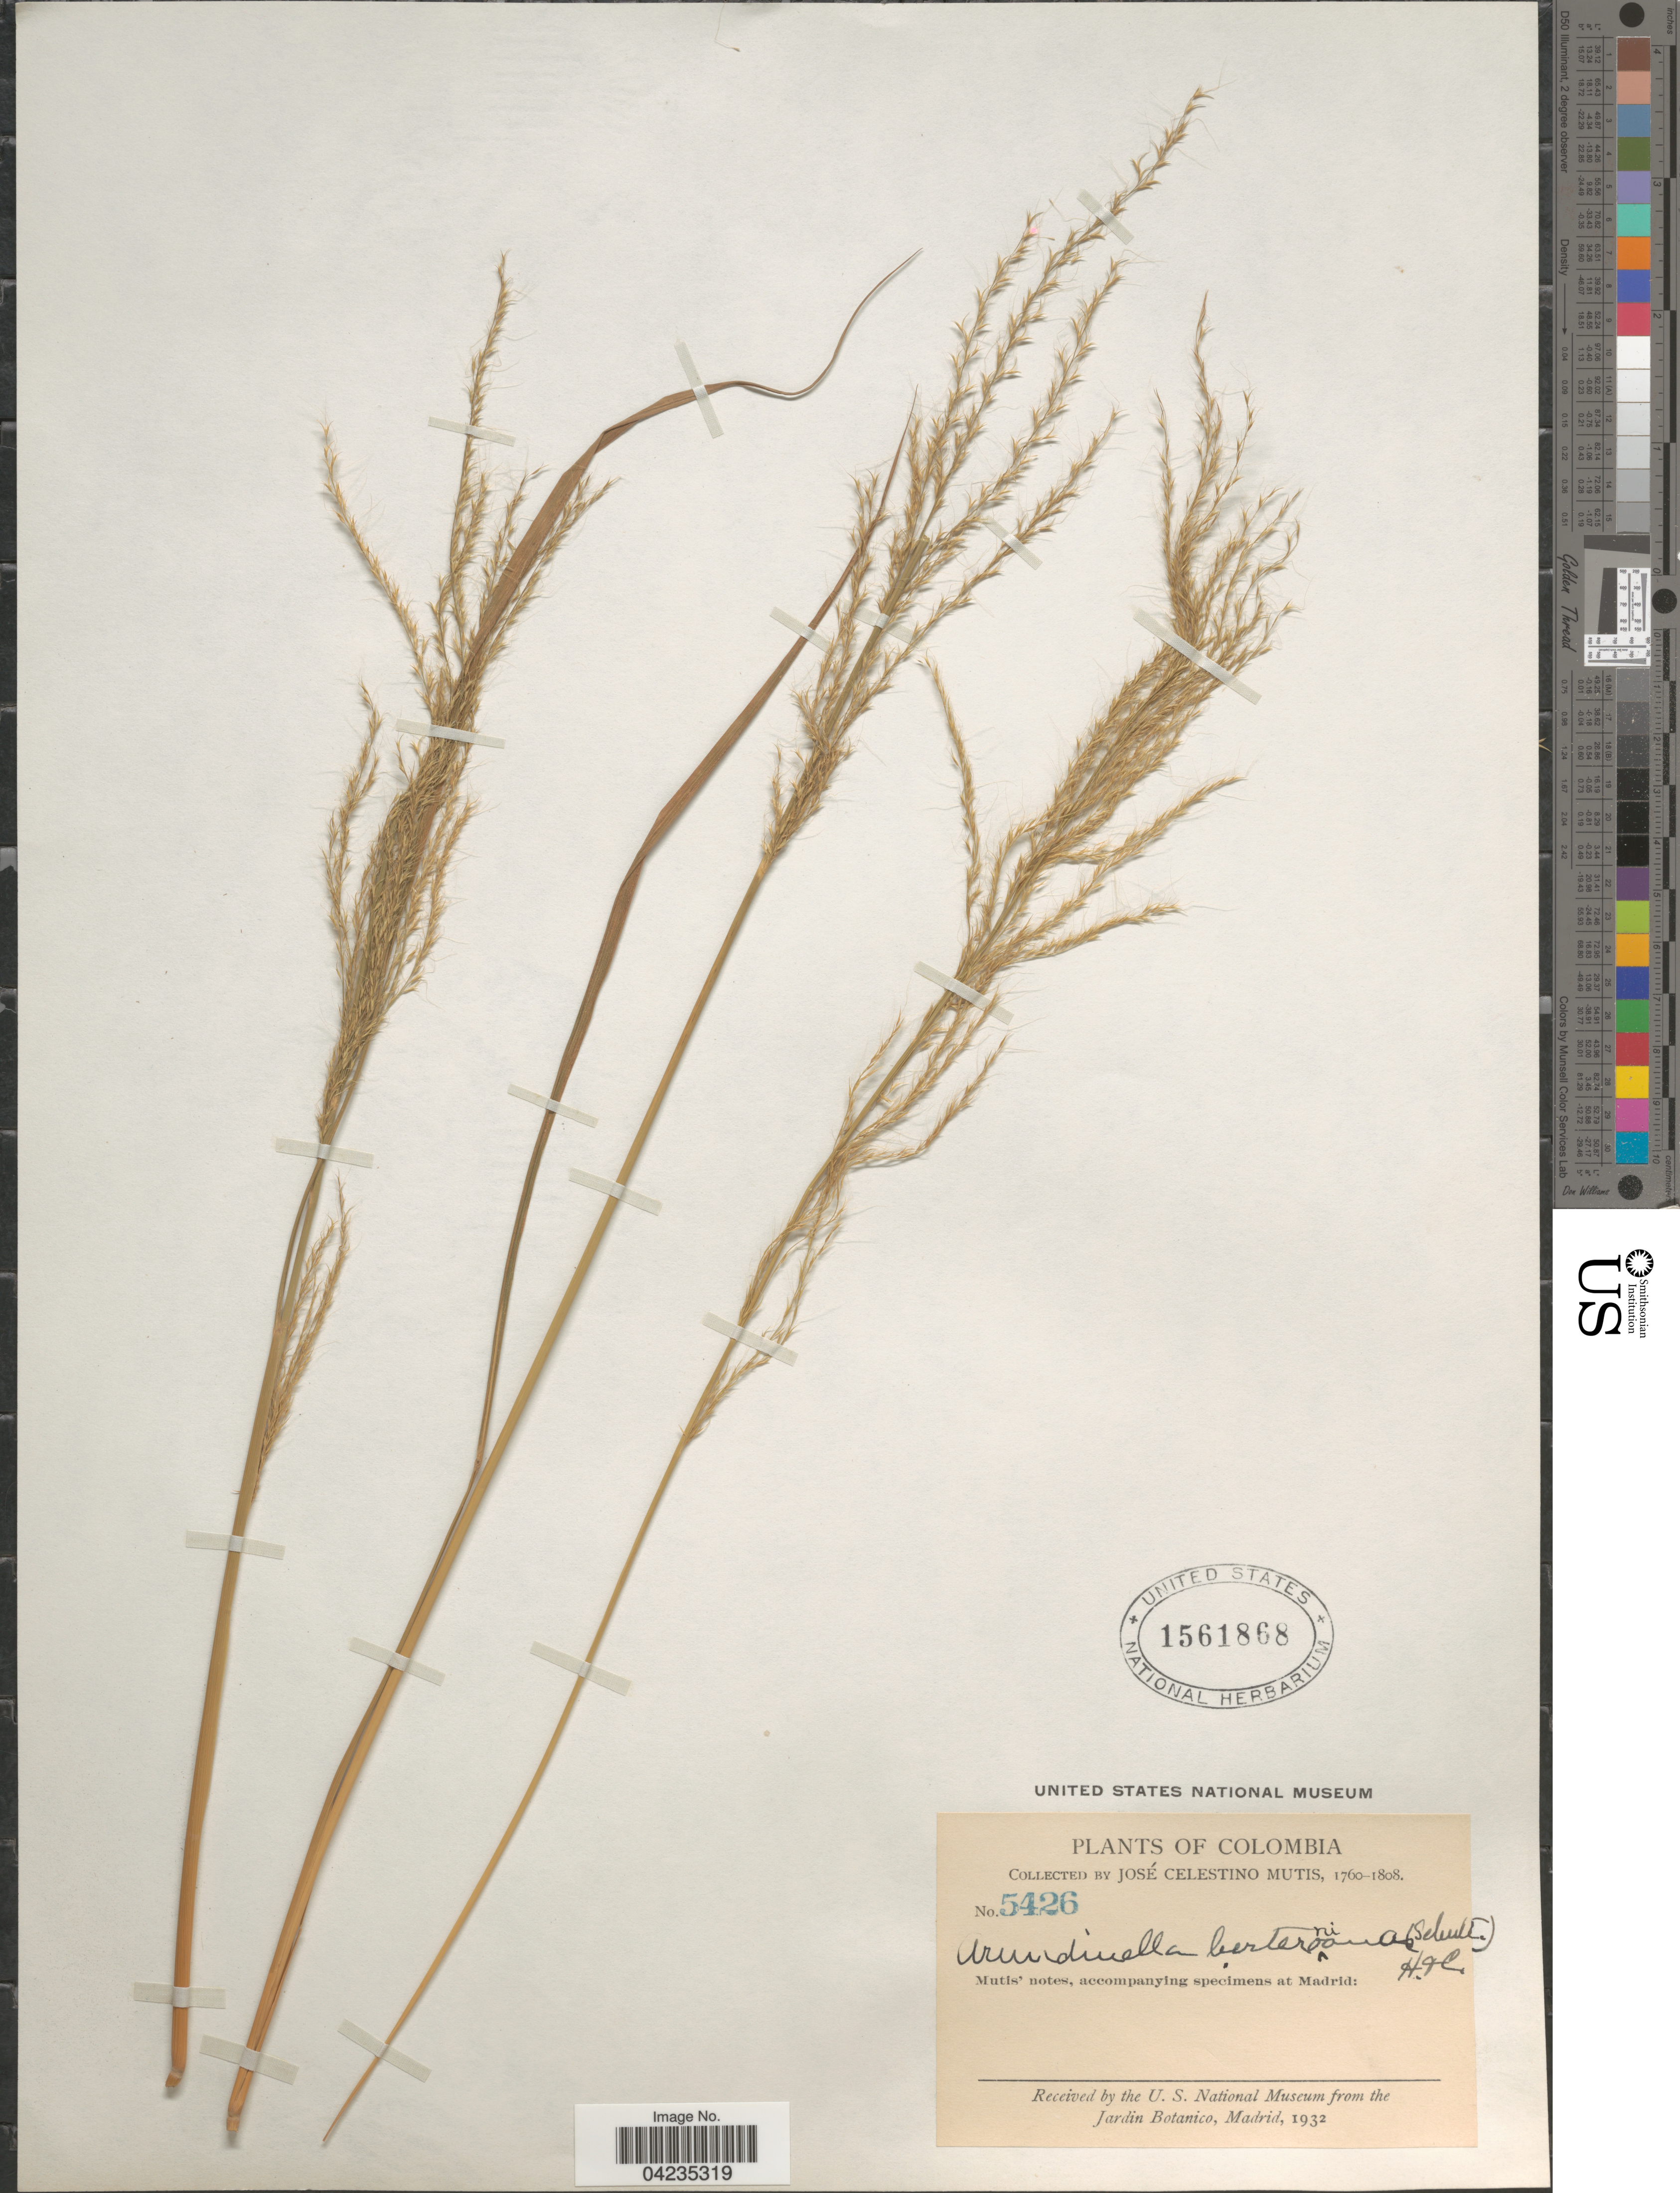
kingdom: Plantae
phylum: Tracheophyta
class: Liliopsida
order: Poales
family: Poaceae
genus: Arundinella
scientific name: Arundinella berteroniana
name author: (Schult.) Hitchc. & Chase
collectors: J. C. B. Mutis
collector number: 5426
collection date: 1760/1808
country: Colombia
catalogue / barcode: US 1561868